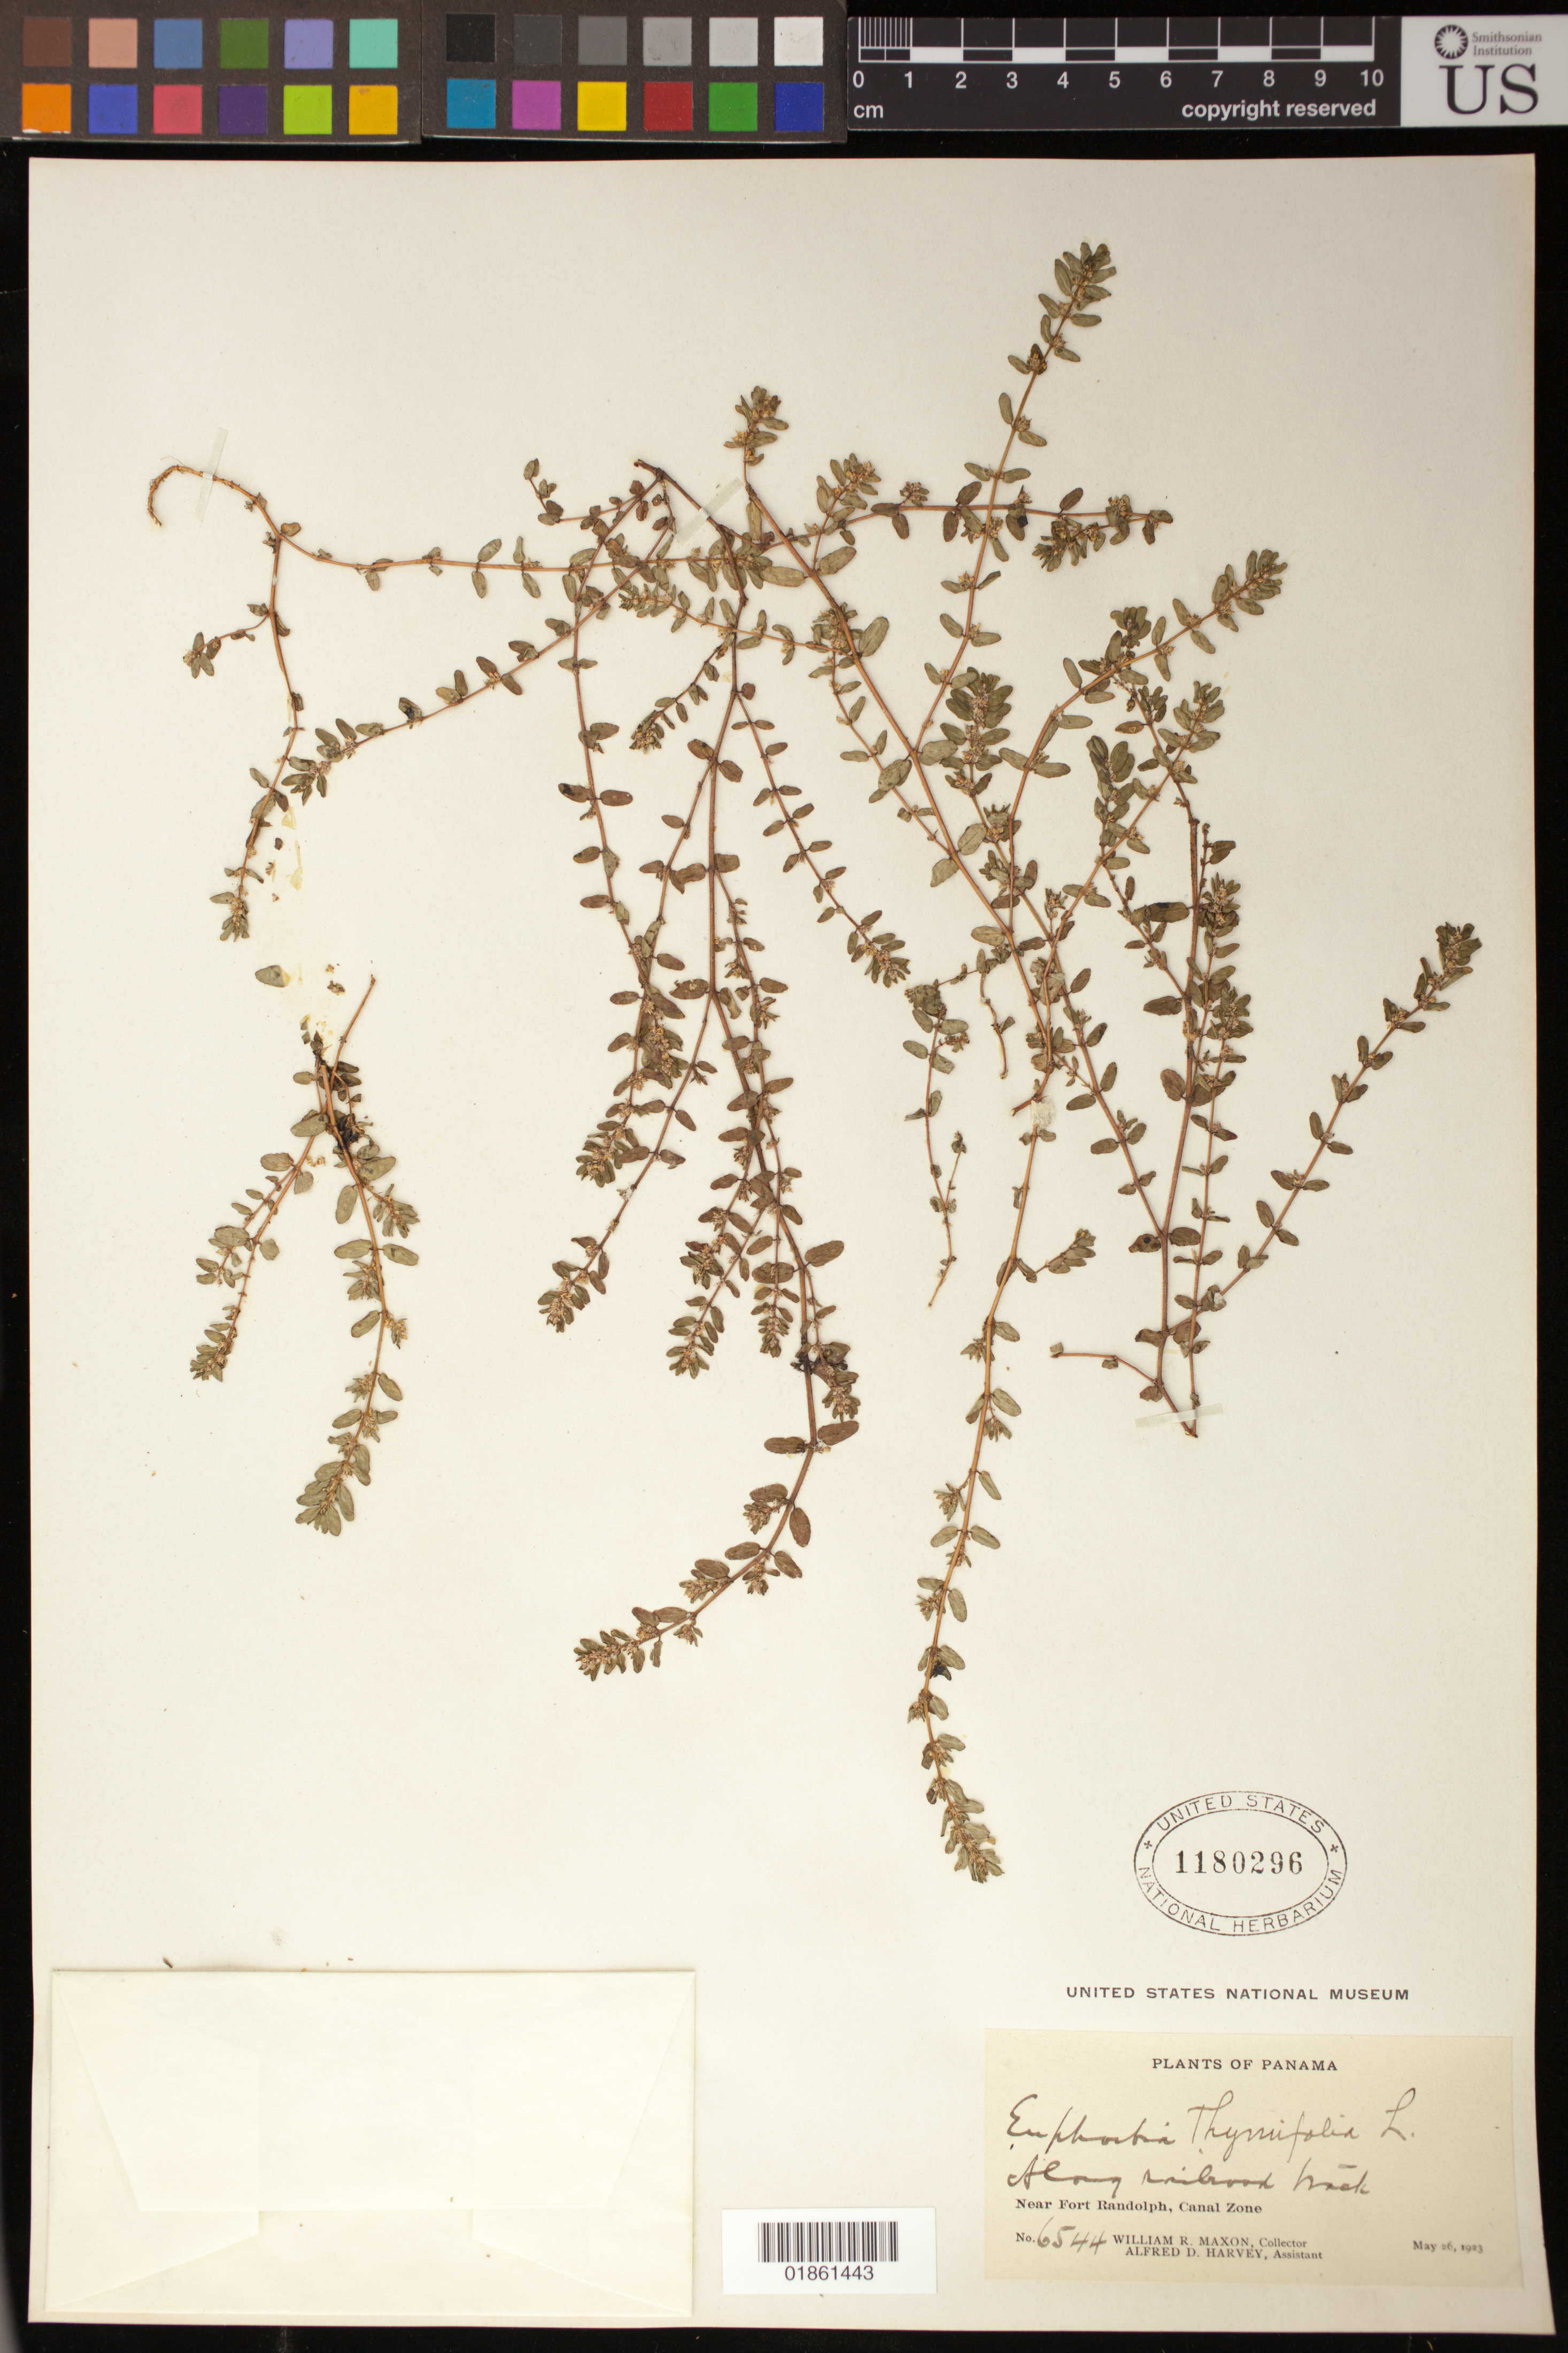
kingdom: Plantae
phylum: Tracheophyta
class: Magnoliopsida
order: Malpighiales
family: Euphorbiaceae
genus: Euphorbia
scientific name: Euphorbia thymifolia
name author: L.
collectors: W. R. Maxon & A. D. Harvey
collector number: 6544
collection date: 1923-05-26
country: Panama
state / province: Colón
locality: Near Fort Randolph, Canal Zone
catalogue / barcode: US 1180296